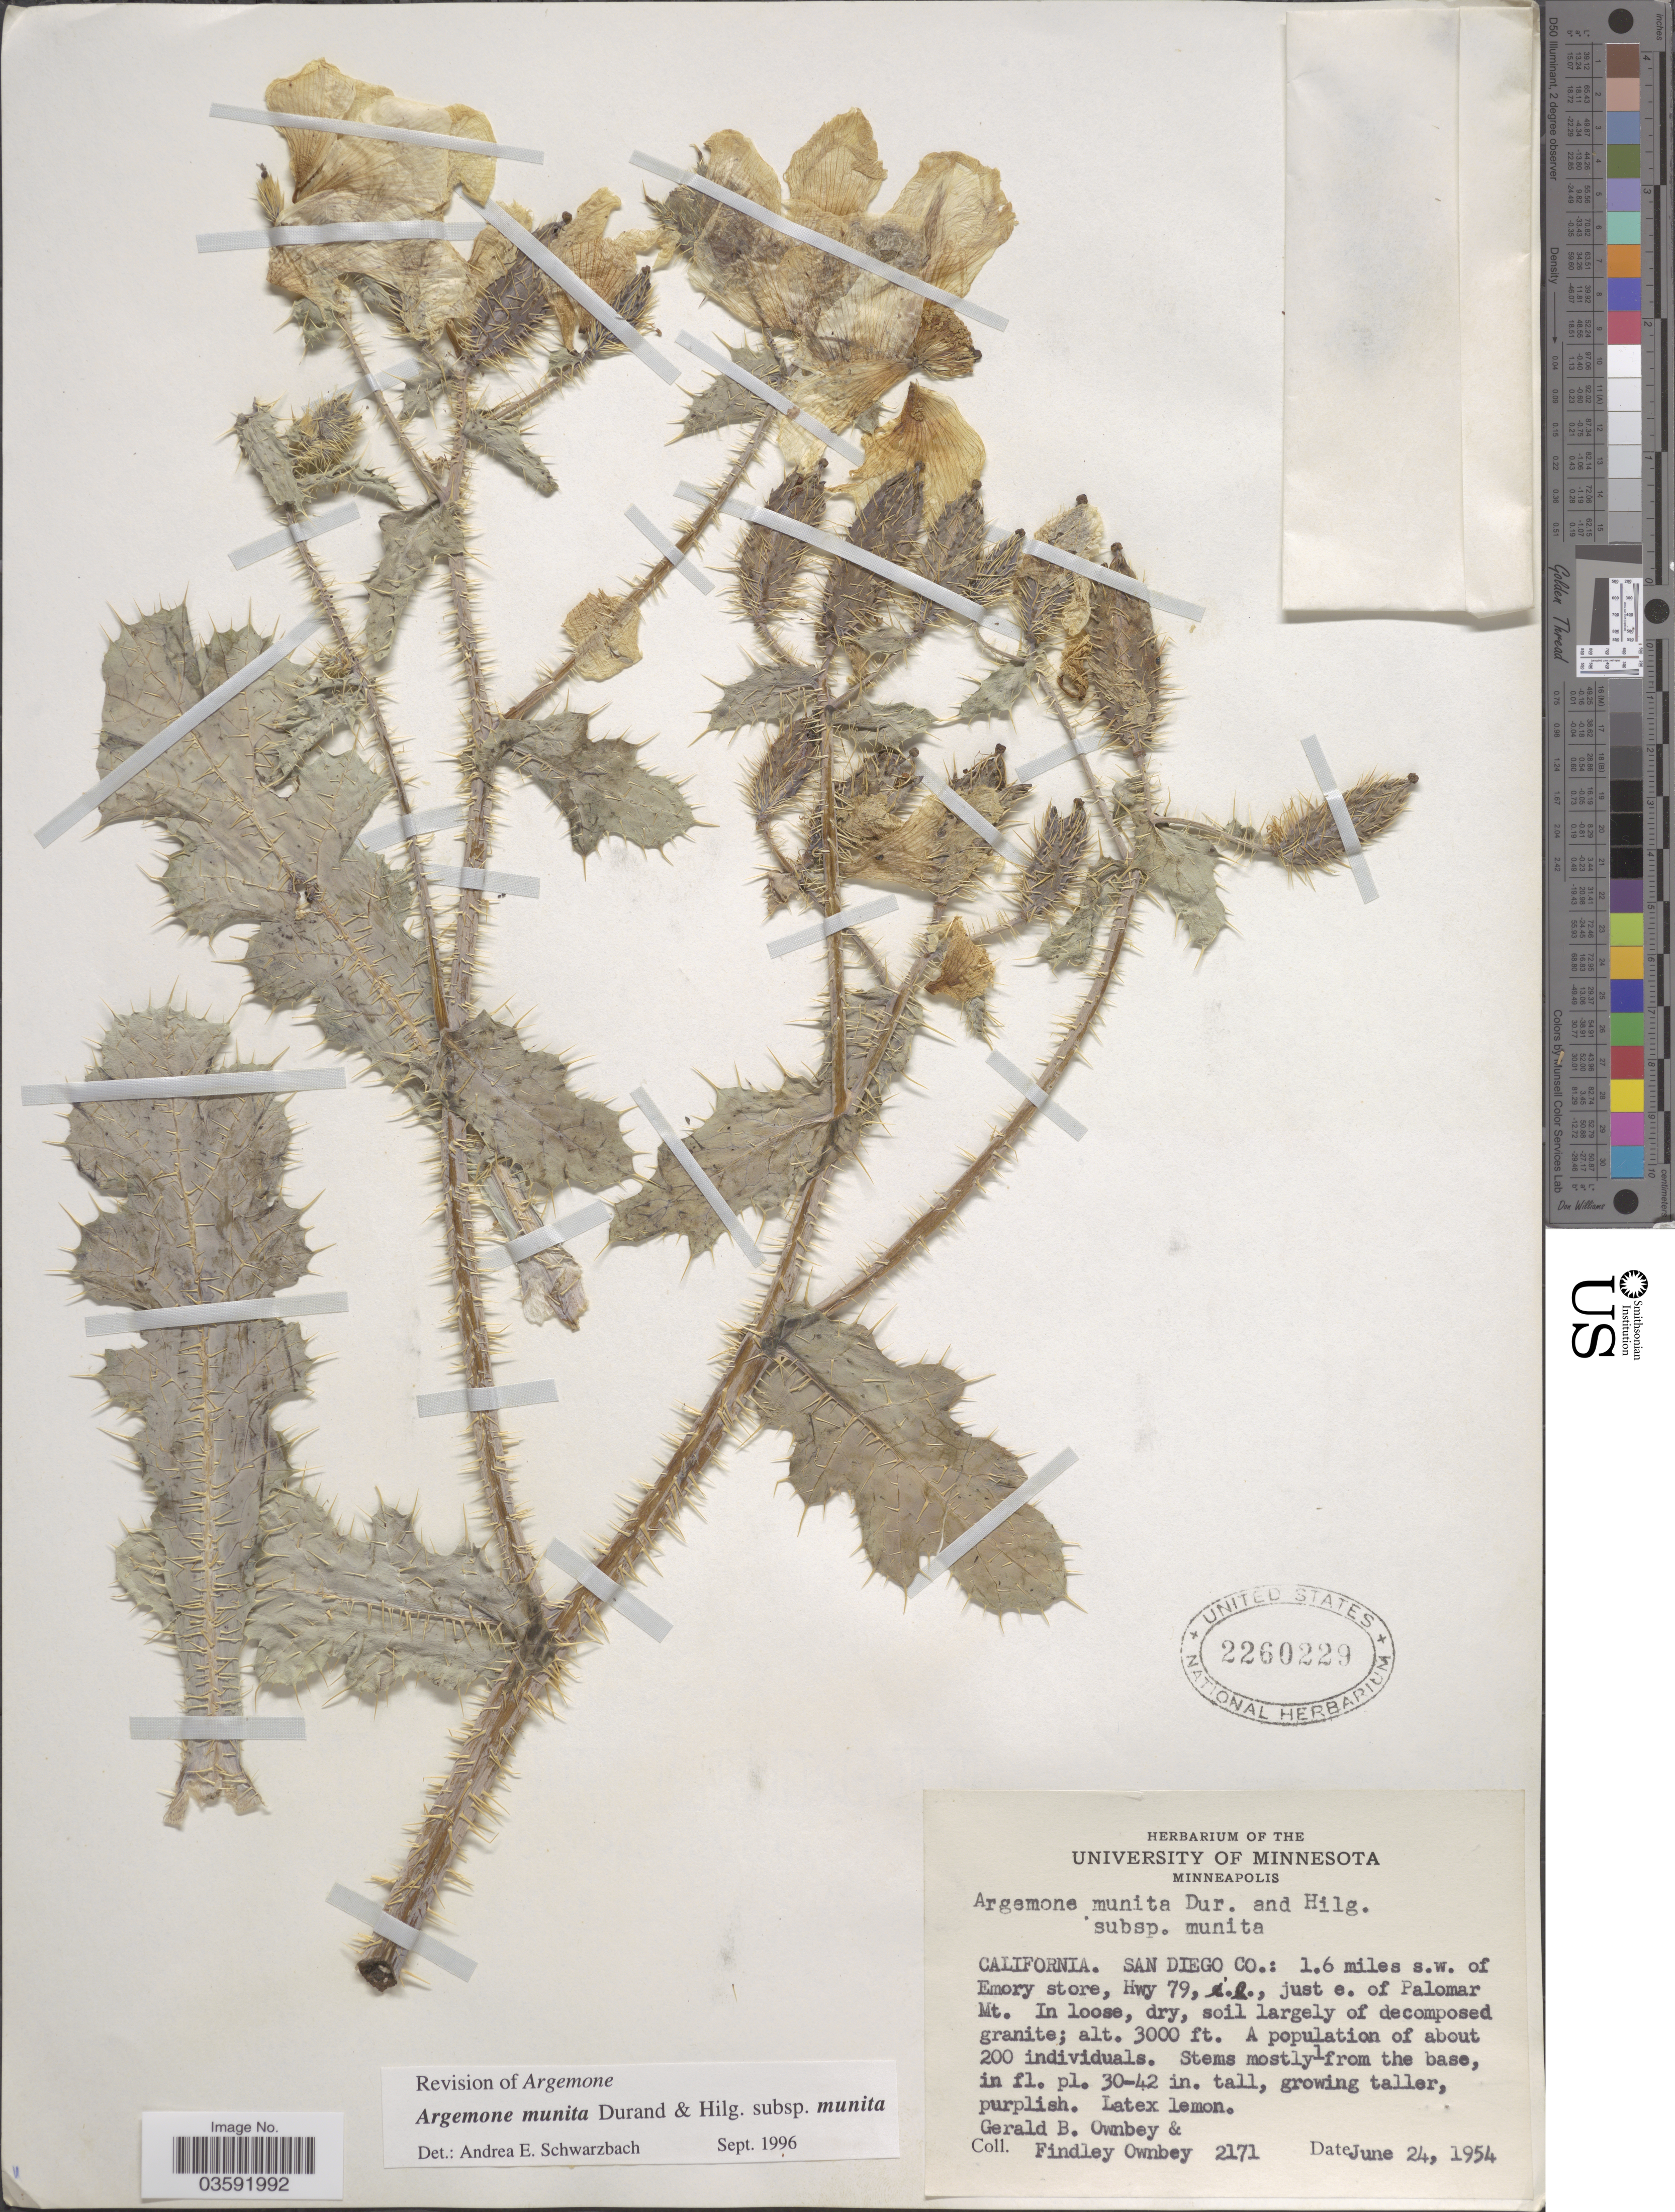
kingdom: Plantae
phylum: Tracheophyta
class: Magnoliopsida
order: Ranunculales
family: Papaveraceae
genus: Argemone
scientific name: Argemone munita subsp. munita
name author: Durand & Hilg.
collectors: G. B. Ownbey & F. Ownbey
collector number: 2171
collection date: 1954-06-24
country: United States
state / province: California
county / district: San Diego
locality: San Diego Co.: 1.6 miles s.w. of Emory store, Hwy 79, i.e., just e. of Palomar Mt.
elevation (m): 914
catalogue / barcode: US 2260229